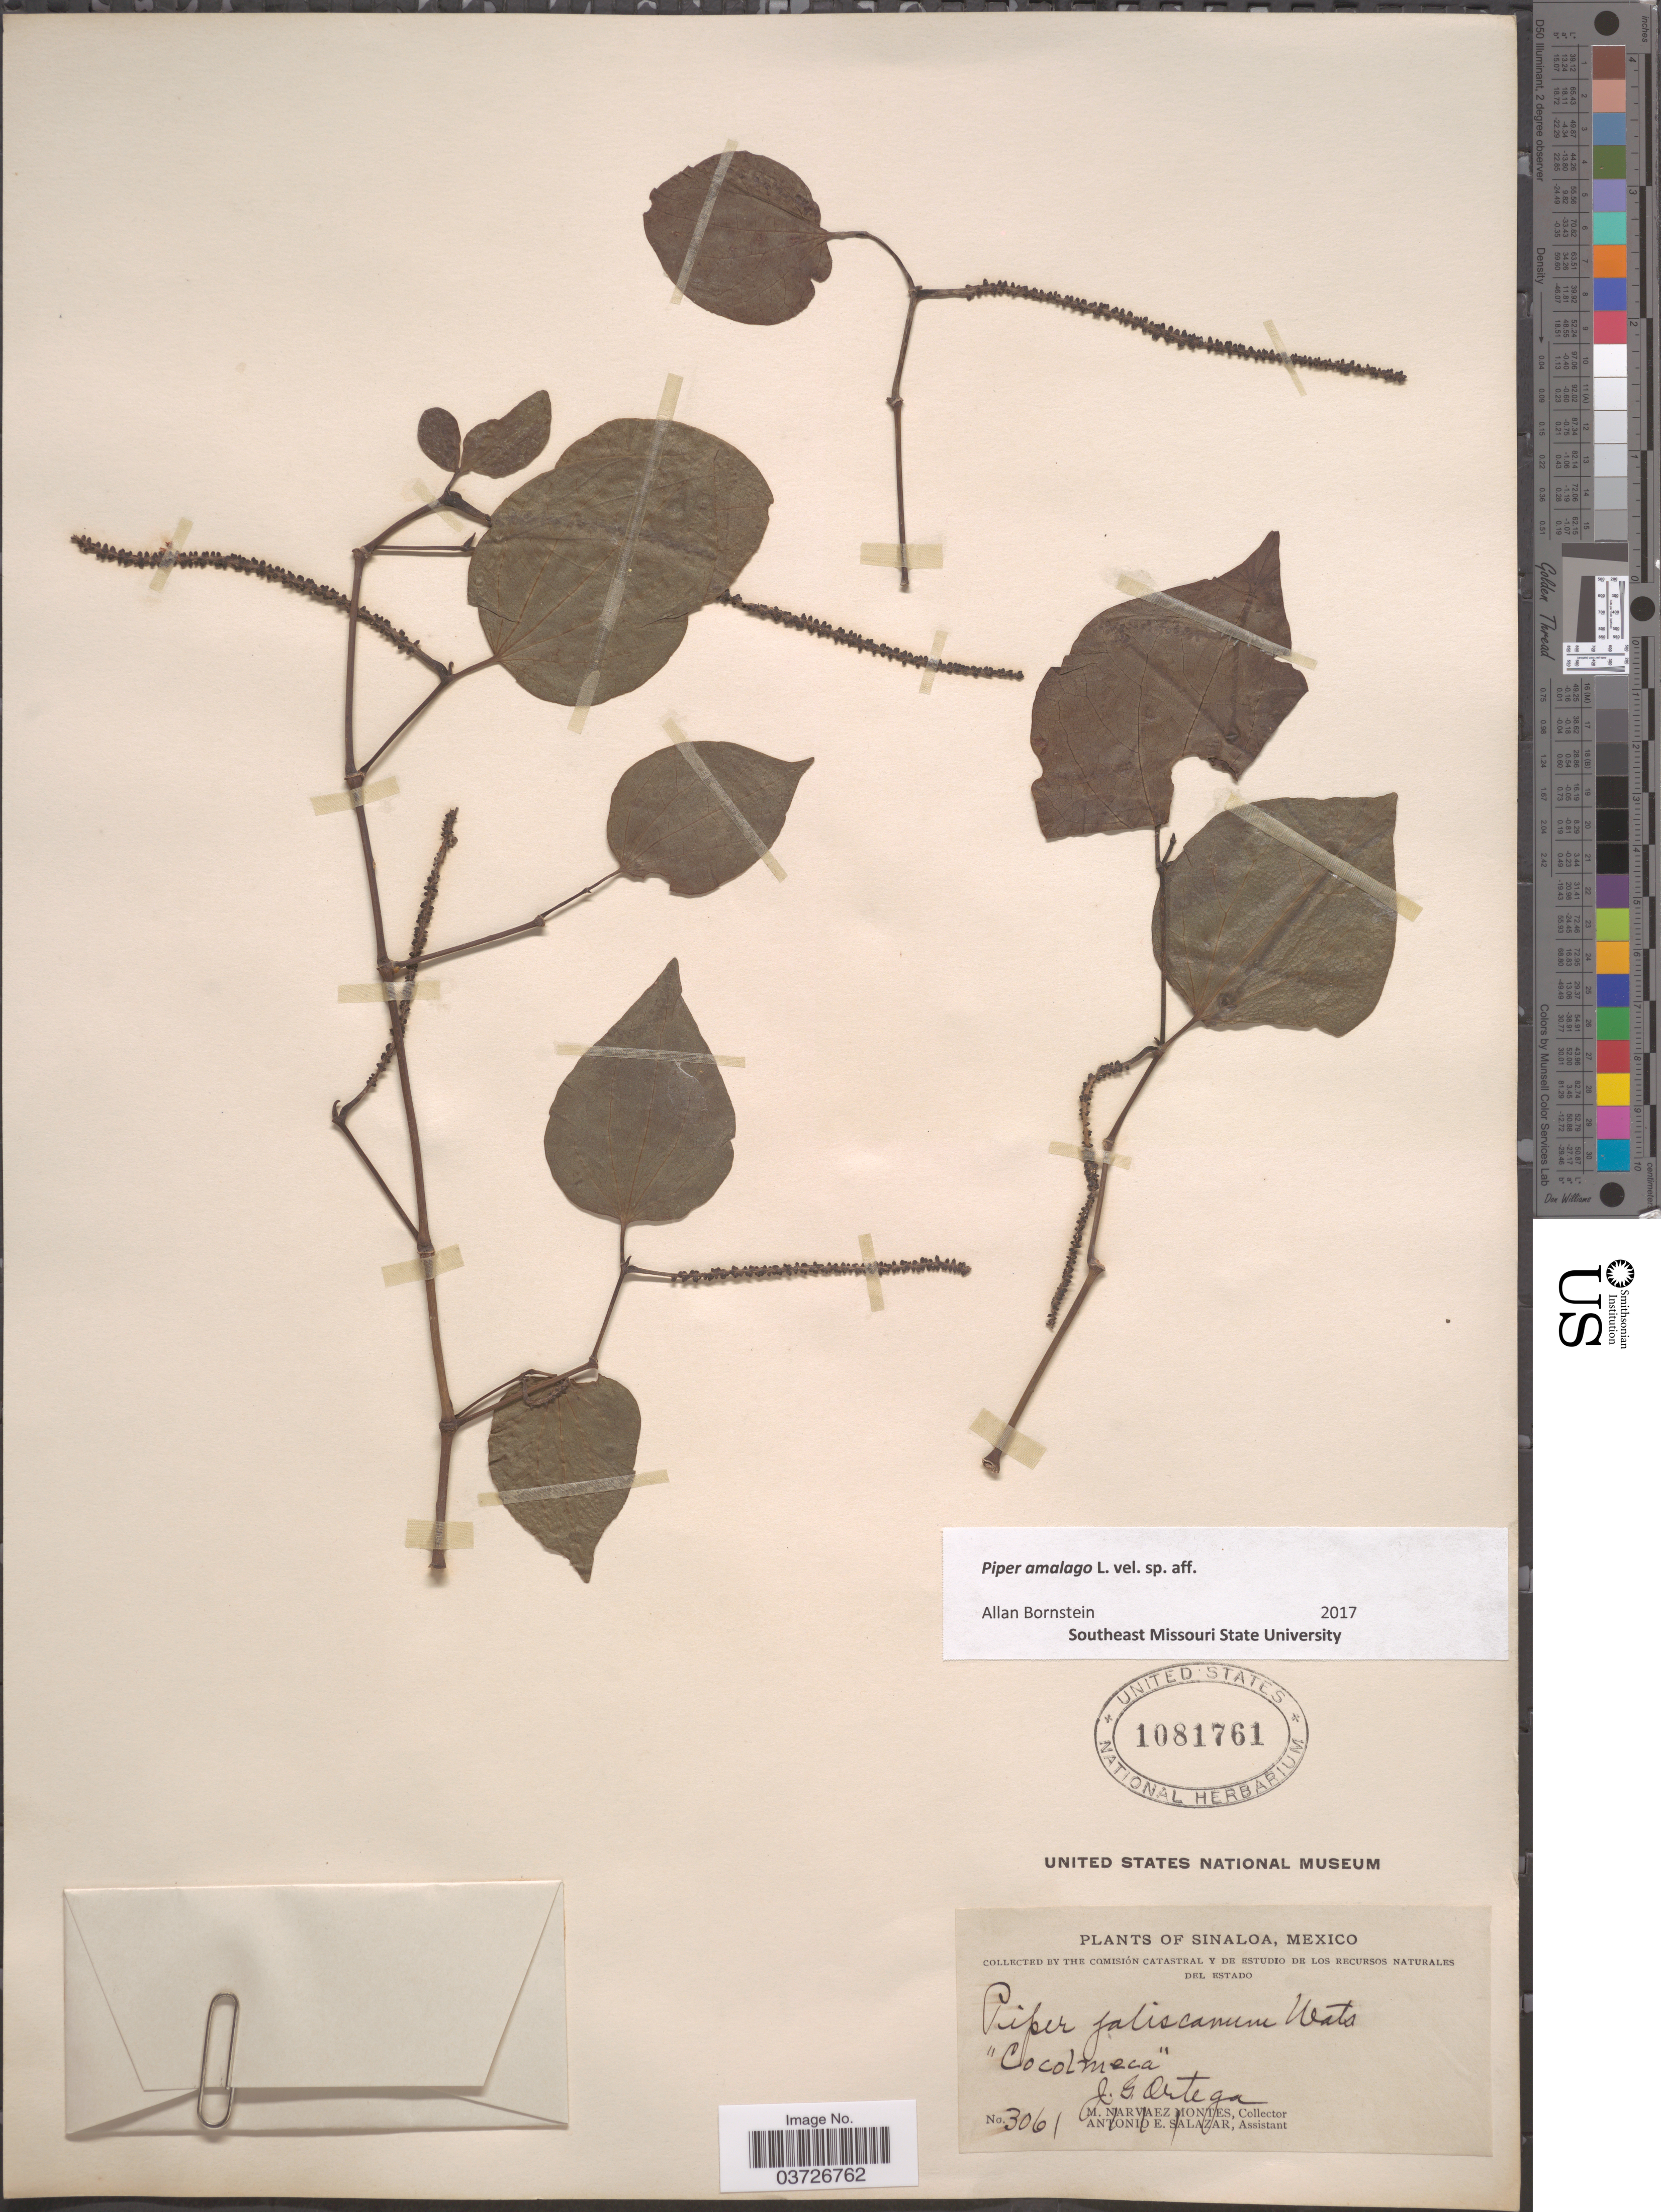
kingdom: Plantae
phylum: Tracheophyta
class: Magnoliopsida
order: Piperales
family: Piperaceae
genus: Piper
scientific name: Piper amalago var. medium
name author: (Jacq.) Yunck.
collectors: J. Ortega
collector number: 3061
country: Mexico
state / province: Sinaloa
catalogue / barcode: US 1081761